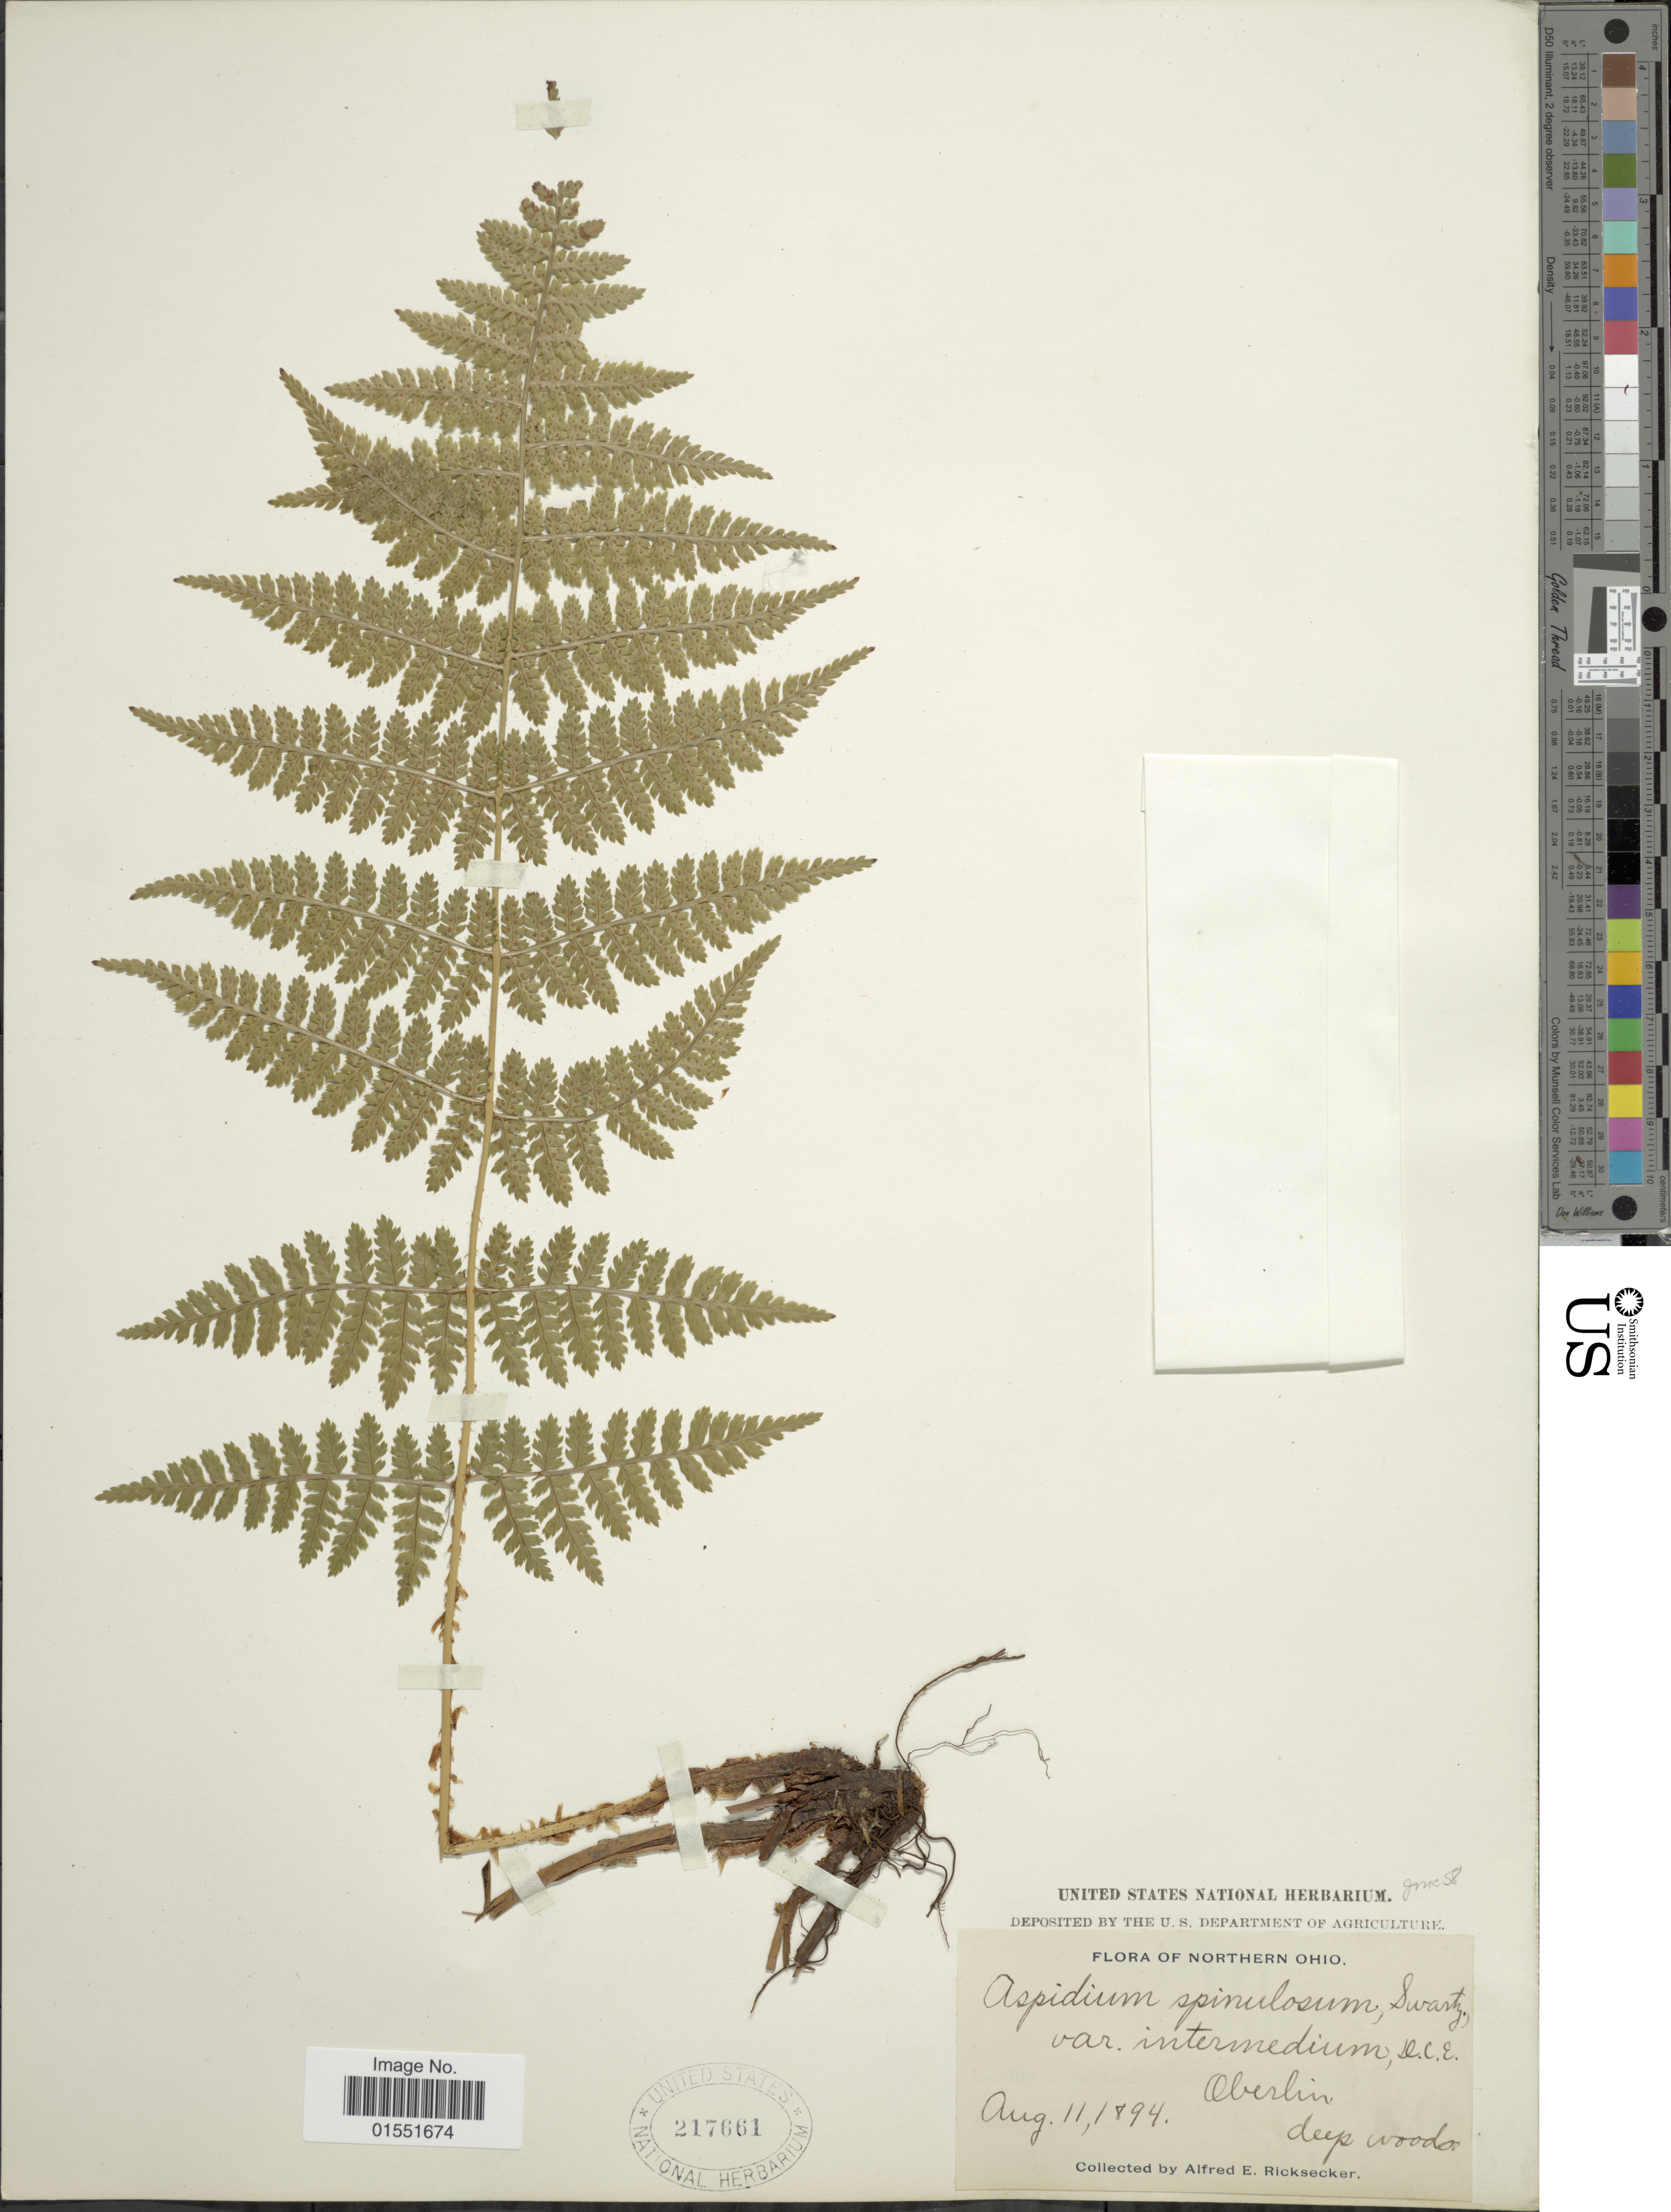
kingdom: Plantae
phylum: Tracheophyta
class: Polypodiopsida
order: Polypodiales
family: Dryopteridaceae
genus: Dryopteris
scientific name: Dryopteris intermedia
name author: (Muhl.) A. Gray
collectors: A. E. Ricksecker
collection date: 1894-08-11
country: United States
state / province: Ohio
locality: Northern Ohio, Oberlin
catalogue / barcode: US 217661